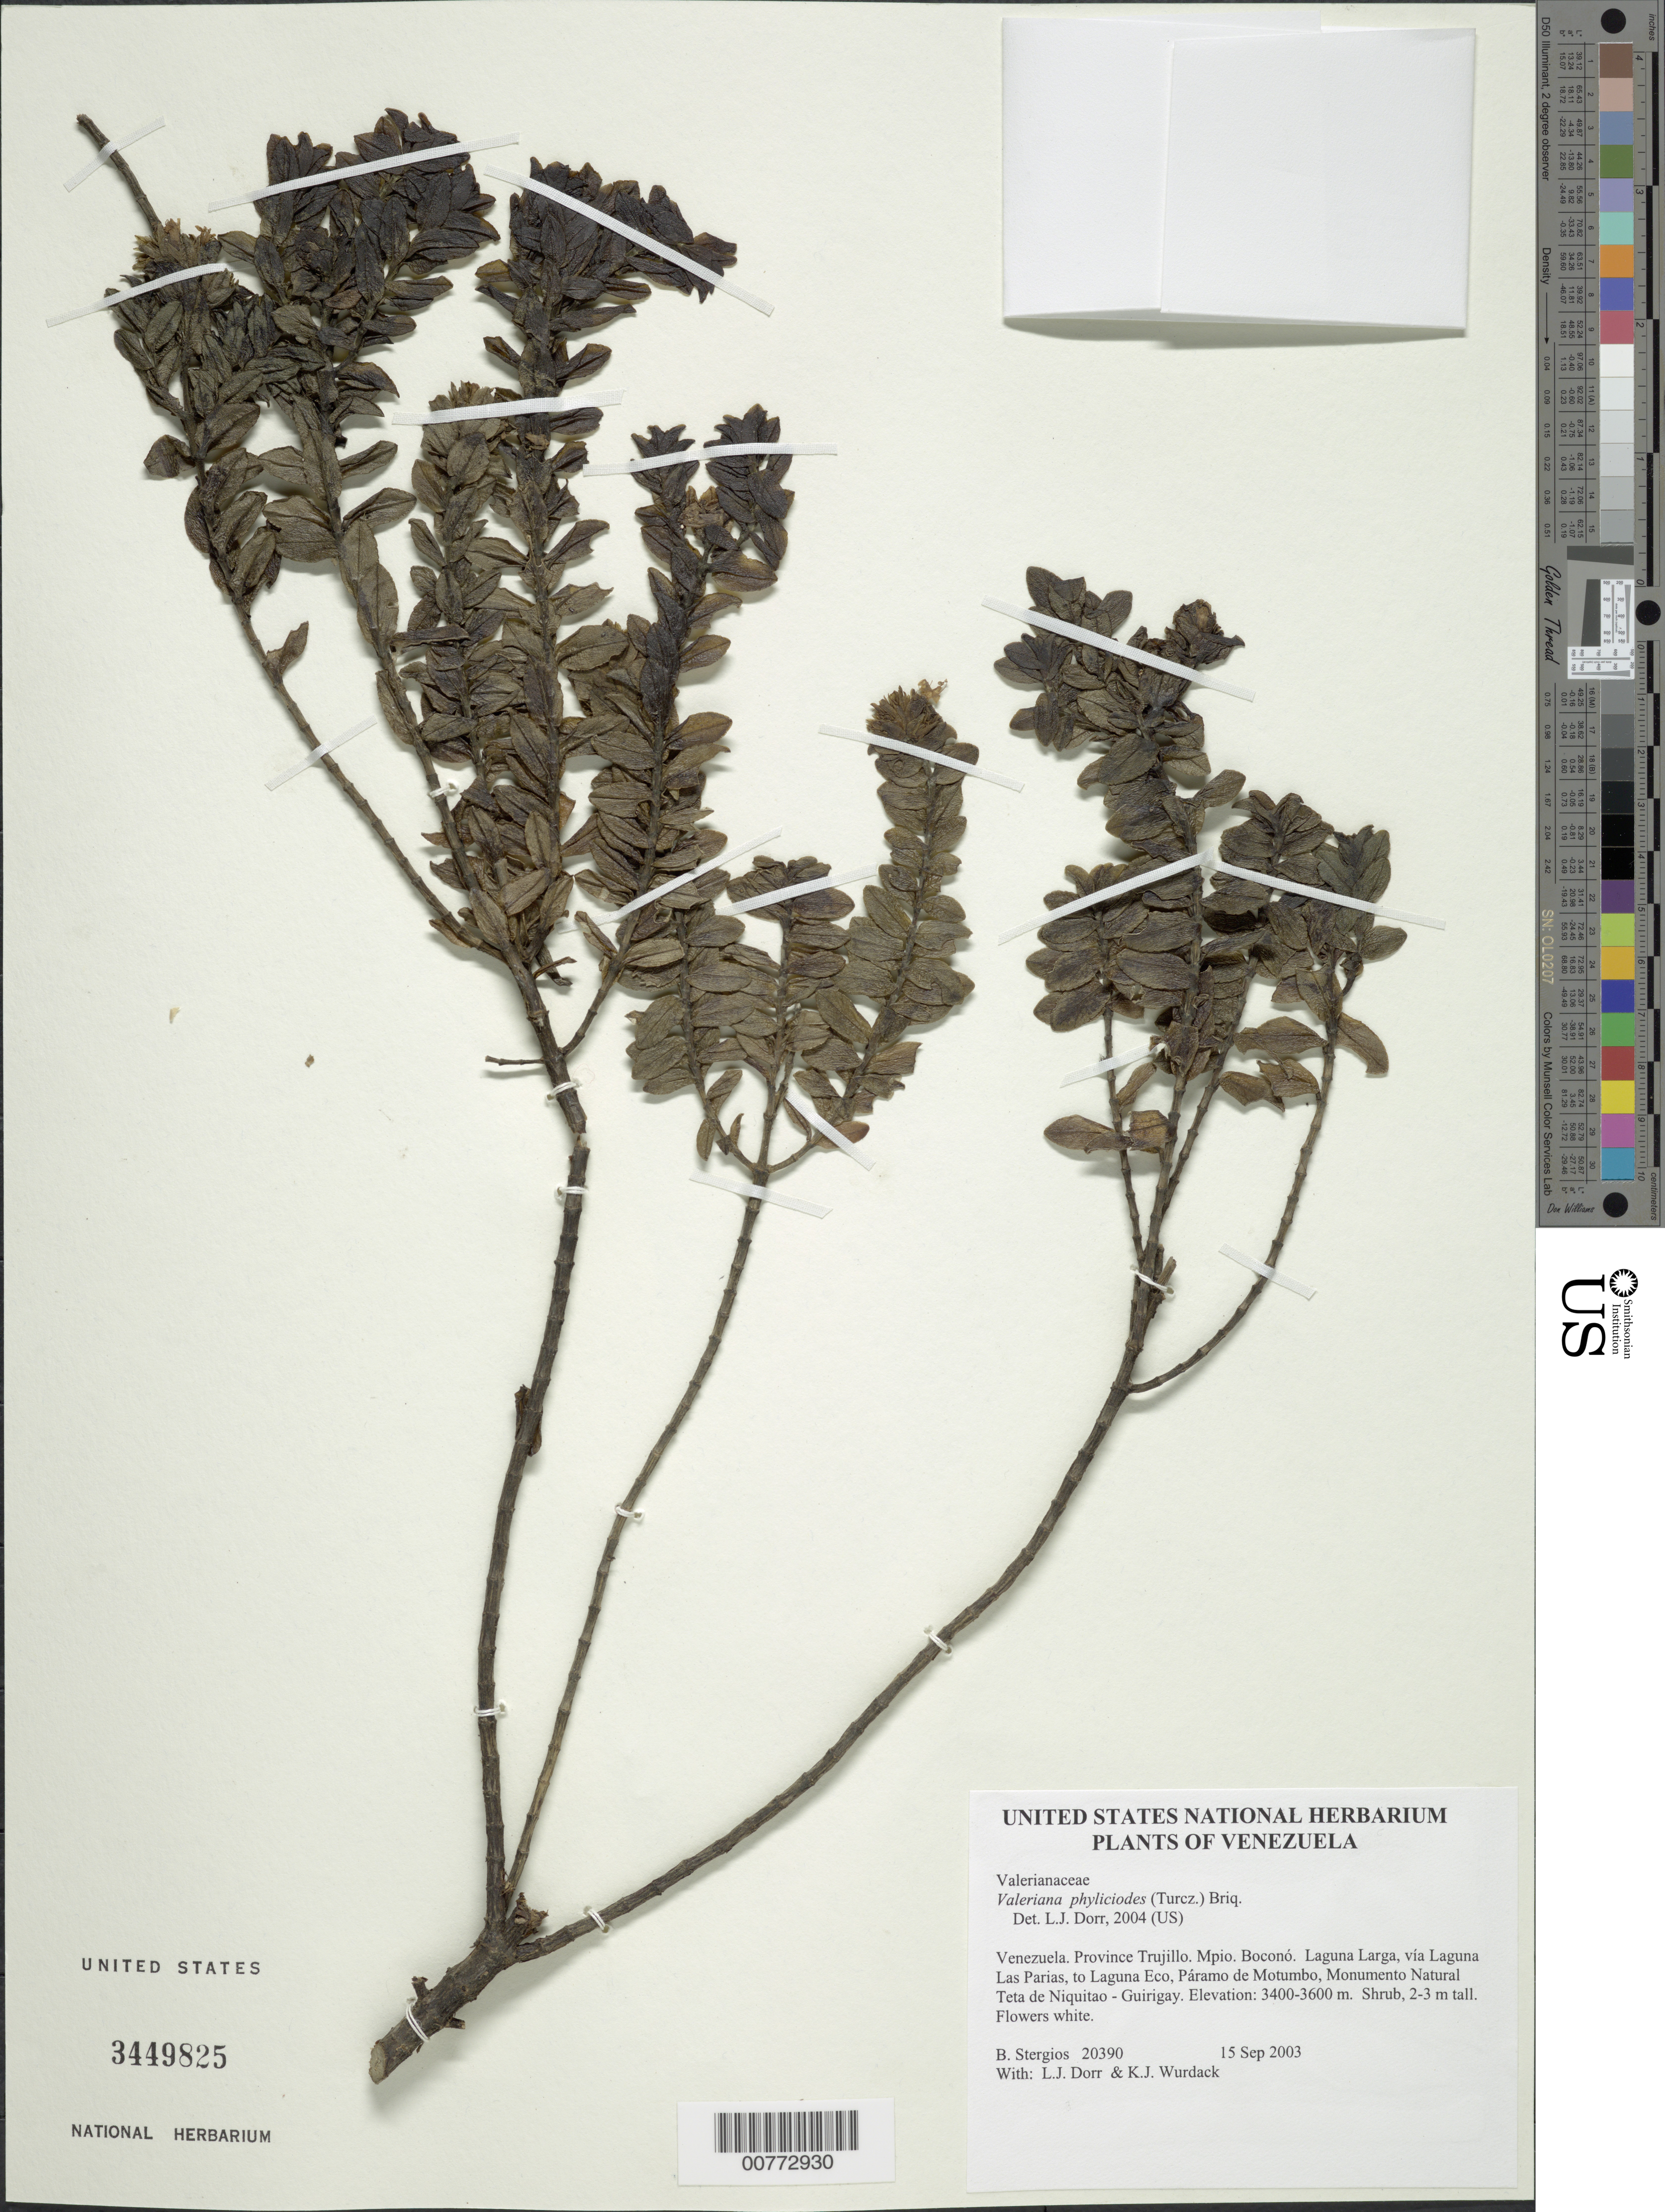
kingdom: Plantae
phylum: Tracheophyta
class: Magnoliopsida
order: Dipsacales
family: Caprifoliaceae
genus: Valeriana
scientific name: Valeriana phylicoides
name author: (Turcz.) Briq.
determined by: Dorr, L. J., (BOT), Smithsonian Institution - National Museum of Natural History (UNITED STATES)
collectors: B. G. Stergios, L. J. Dorr & K. Wurdack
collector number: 20390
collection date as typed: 15 Sep 2003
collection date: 2003-09-15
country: Venezuela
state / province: Trujillo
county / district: Boconó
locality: Laguna Larga, vía Laguna Las Parias, to Laguna Eco, Páramo de Motumbo, Monumento Natural Teta de Niquitao - Guirigay.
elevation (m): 3400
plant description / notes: PORT, US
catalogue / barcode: US 3449825